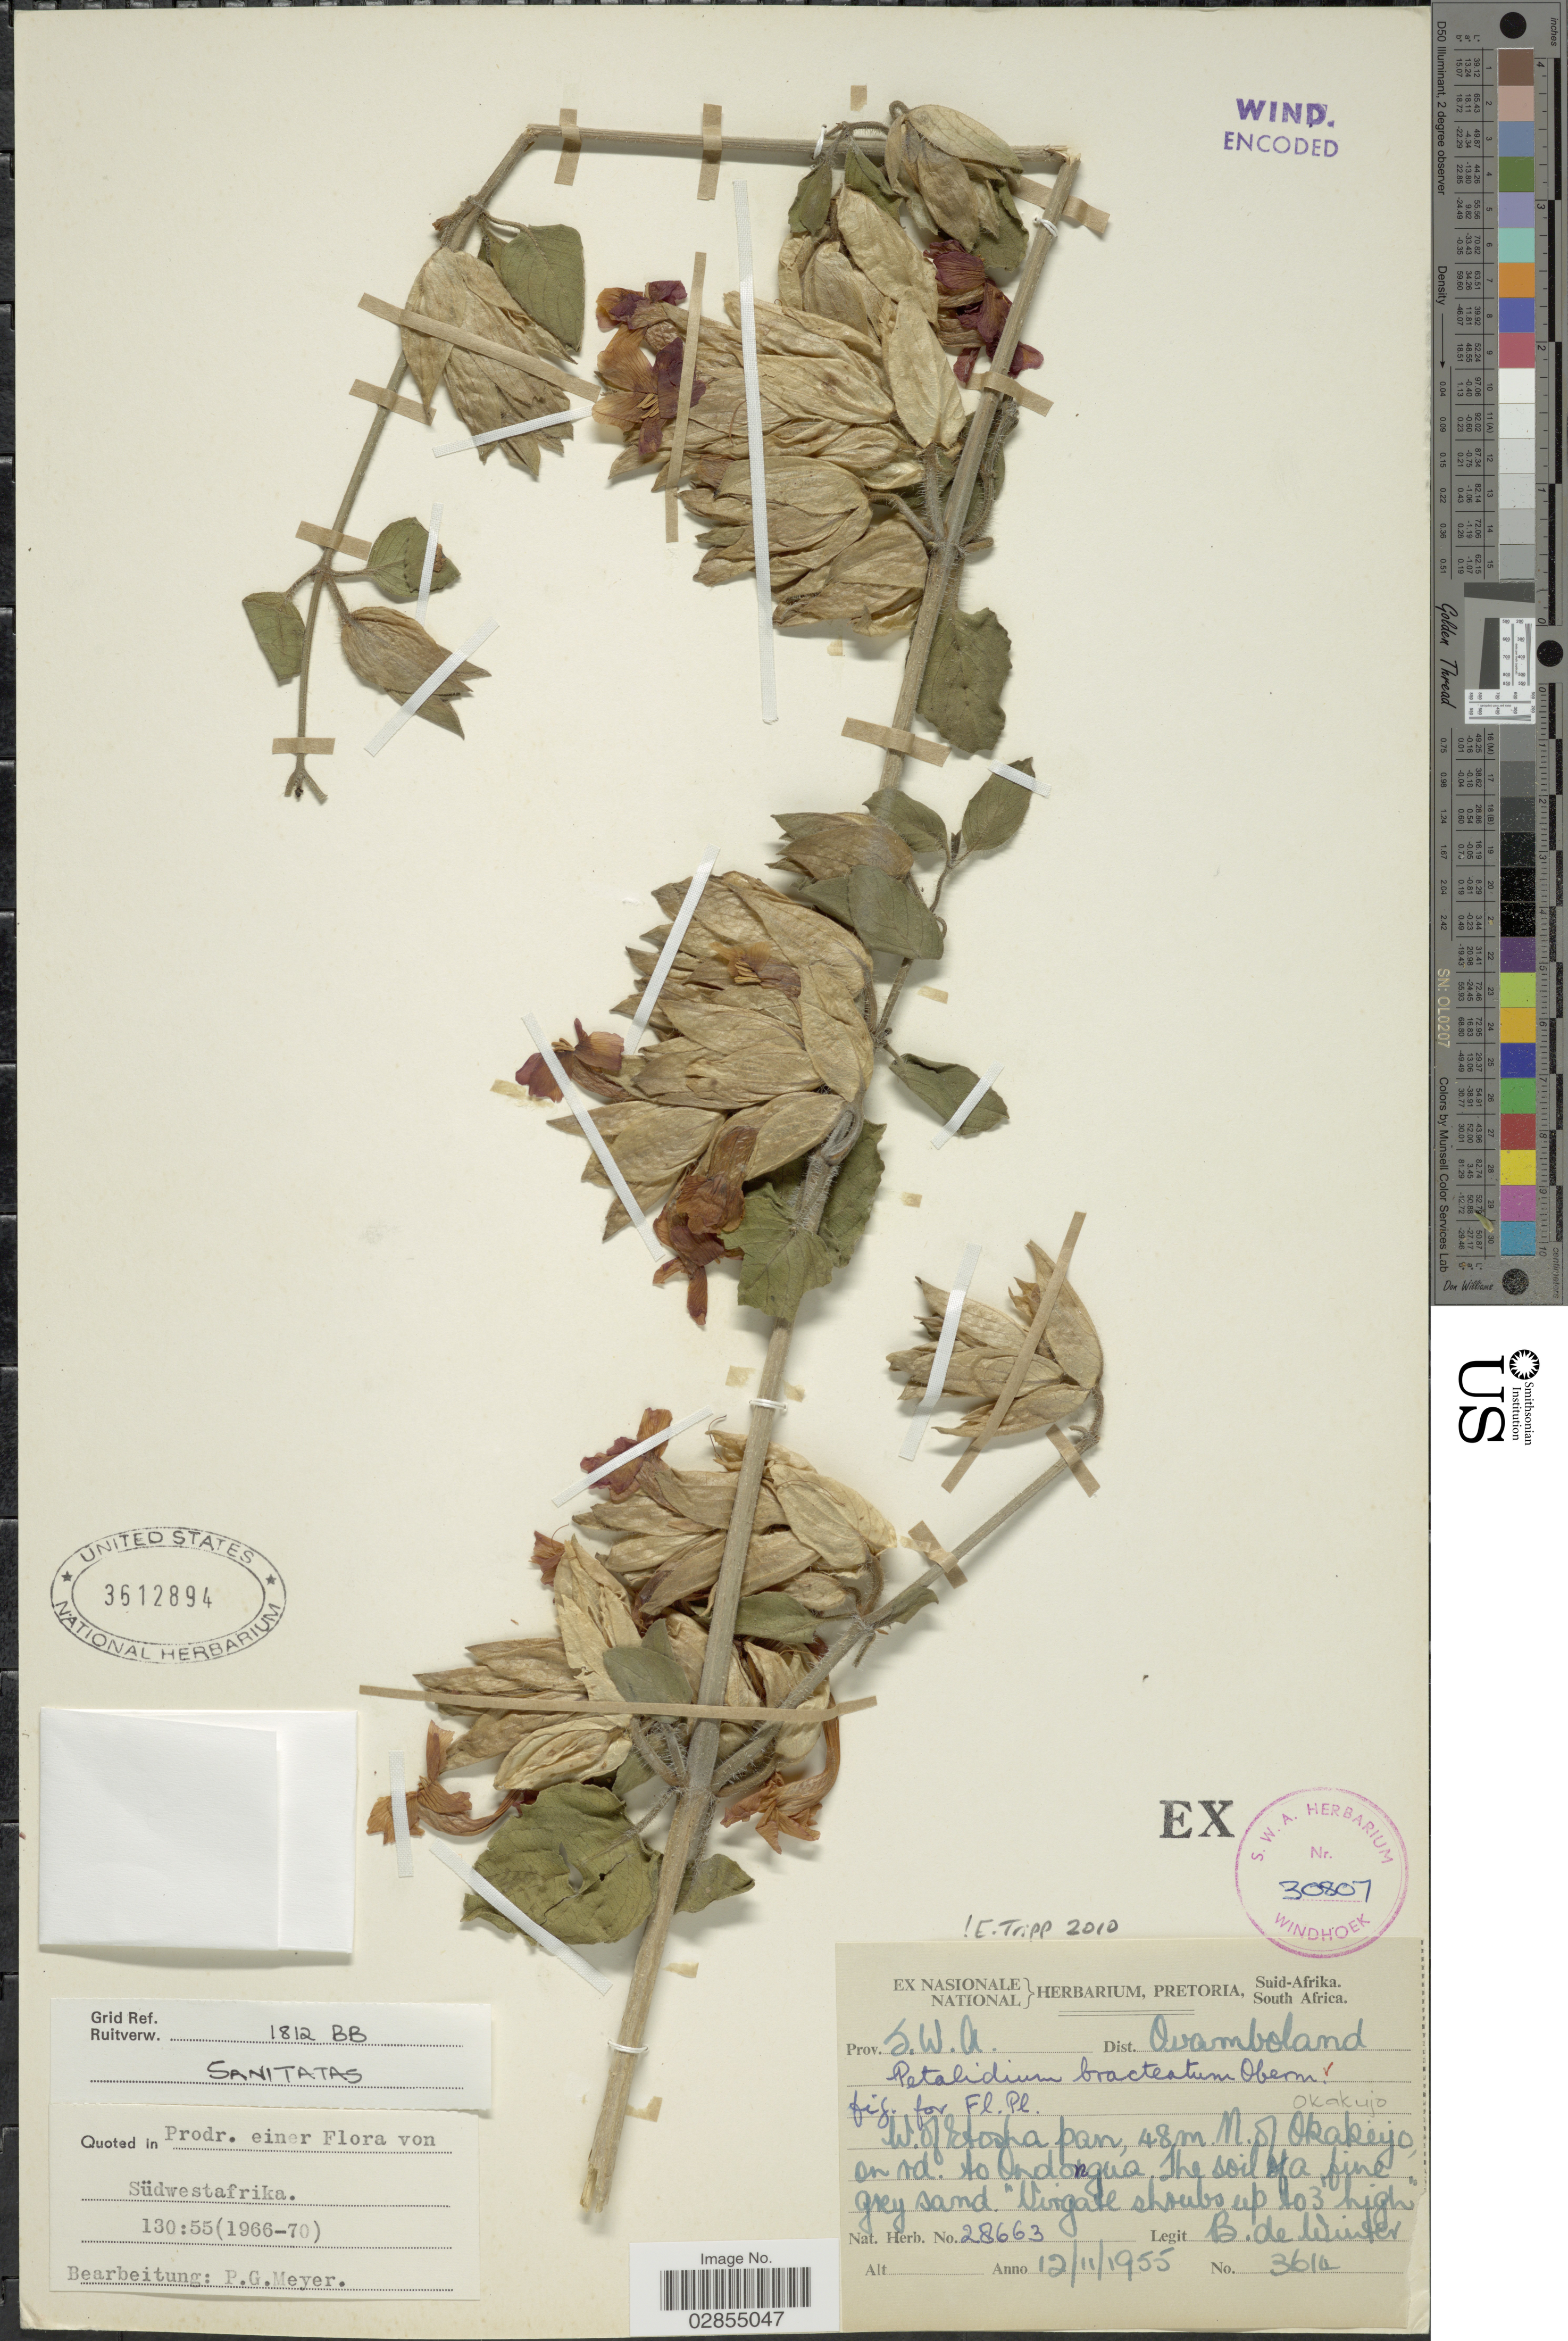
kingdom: Plantae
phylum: Tracheophyta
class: Magnoliopsida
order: Lamiales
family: Acanthaceae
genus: Petalidium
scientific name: Petalidium bracteatum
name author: Oberm.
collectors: B. de Winter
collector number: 3614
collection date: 1955-11-12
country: Namibia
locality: Prov. S.W.A., Dist. Ovamboland, W. of Etosfa pan, 48 m. N. of Okakeyo, on rd. to Ondorgua.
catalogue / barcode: US 3612894